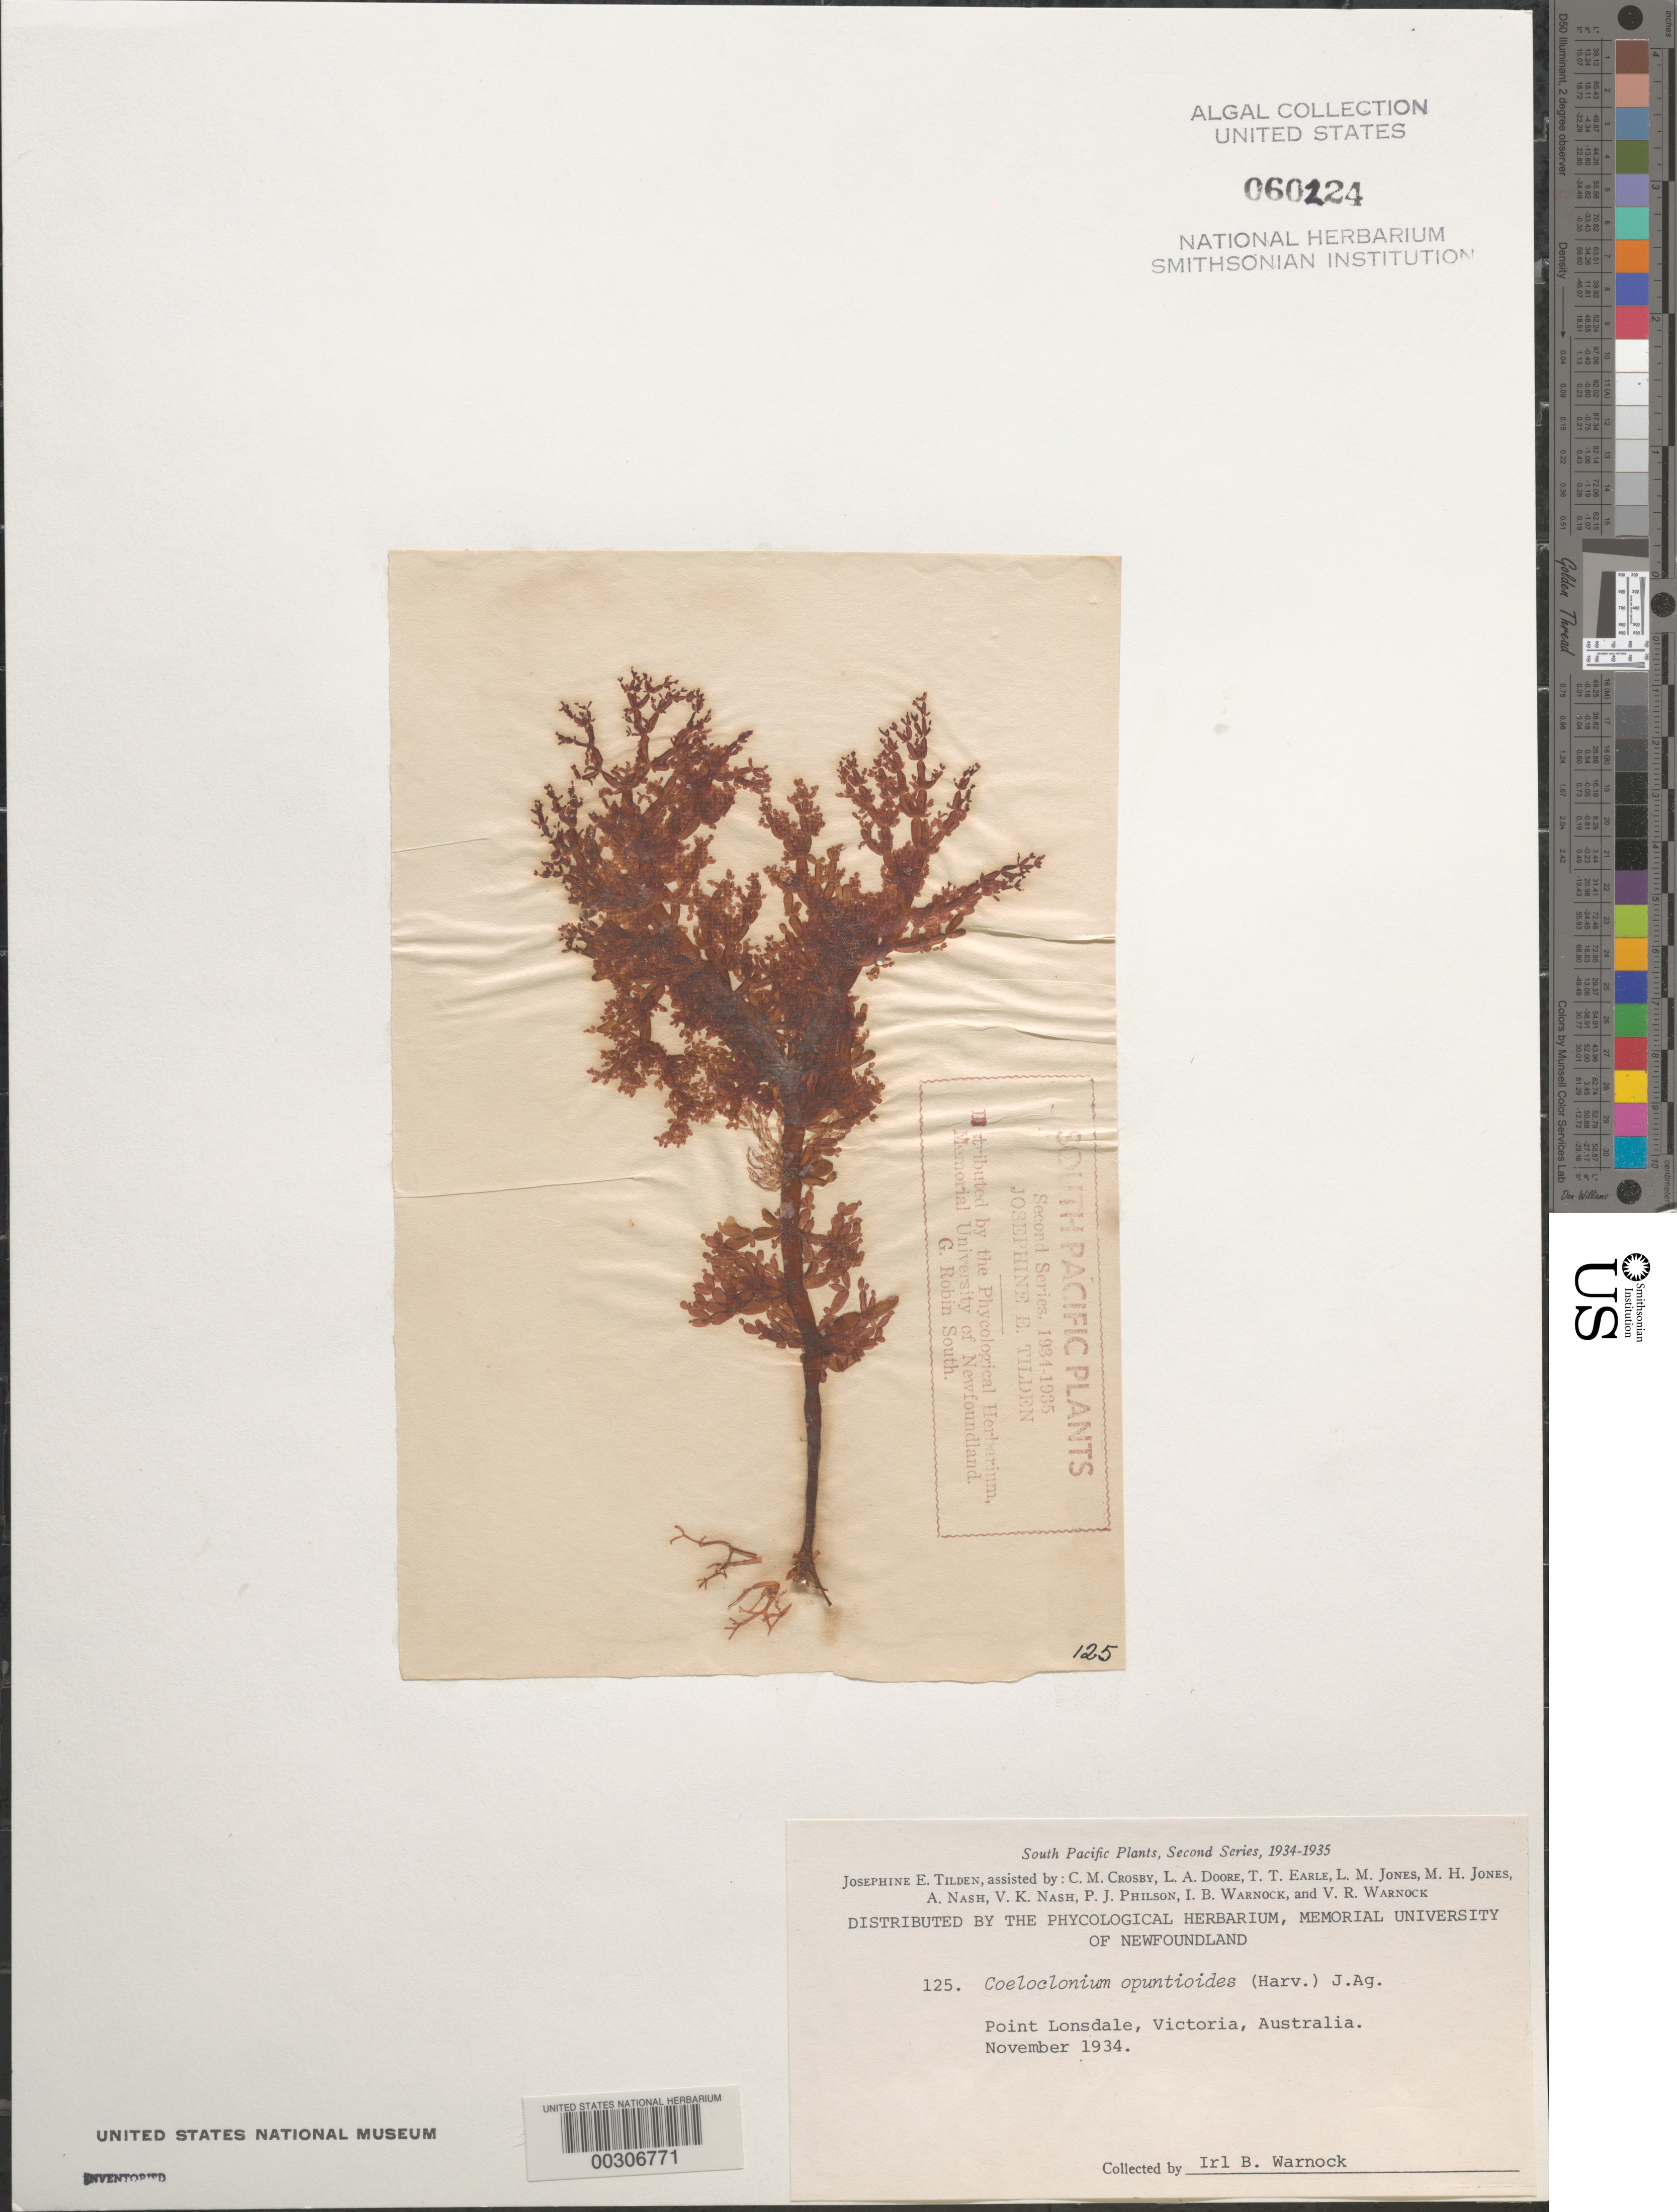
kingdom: Plantae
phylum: Rhodophyta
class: Florideophyceae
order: Ceramiales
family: Rhodomelaceae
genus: Coeloclonium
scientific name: Coeloclonium opuntioides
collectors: I. Warnock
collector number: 125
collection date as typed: Nov 1934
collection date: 1934-11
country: Australia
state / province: Victoria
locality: Point lonsdale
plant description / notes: Tilden, South Pacific Plants, Second Series, 1934-1935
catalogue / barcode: US 60224